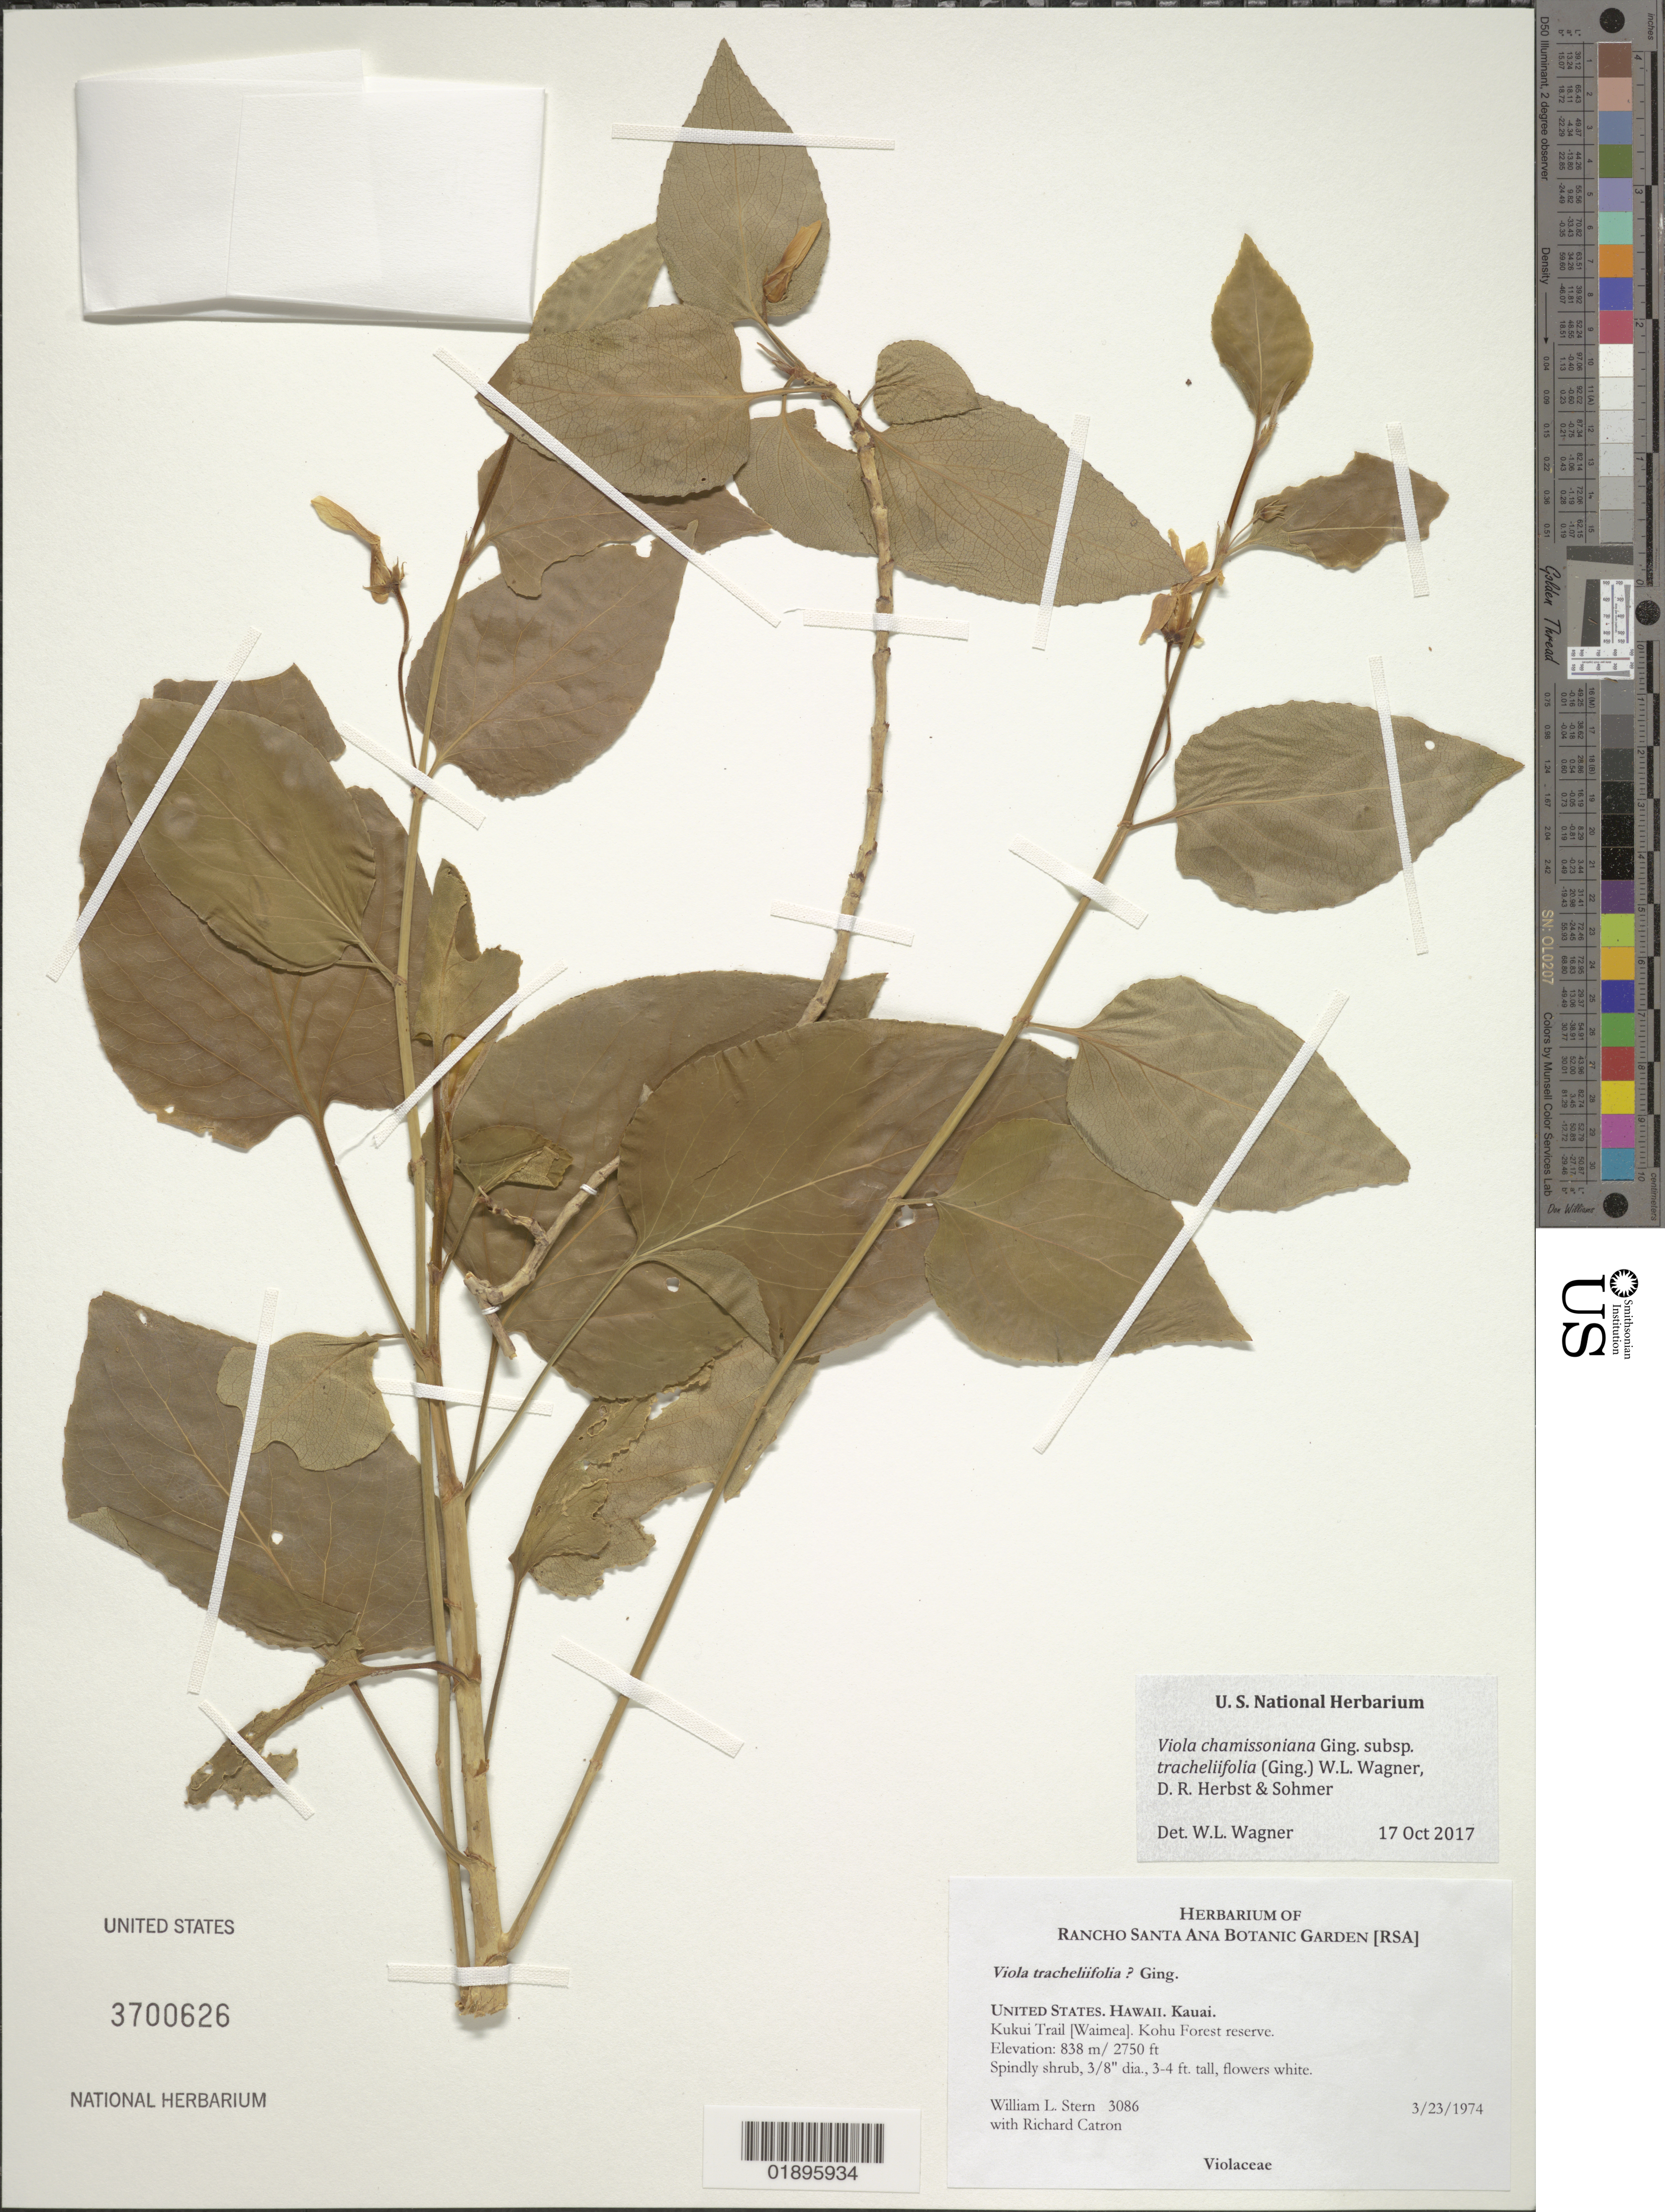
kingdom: Plantae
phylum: Tracheophyta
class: Magnoliopsida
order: Malpighiales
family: Violaceae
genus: Viola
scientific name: Viola chamissoniana subsp. tracheliifolia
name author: (Ging.) W.L. Wagner et al.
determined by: Wagner, W. L., (BOT), Smithsonian Institution - National Museum of Natural History (UNITED STATES)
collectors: W. L. Stern & R. Catron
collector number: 3086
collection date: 1974-03-23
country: United States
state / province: Hawaii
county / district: Kauai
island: Kaua'i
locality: Kukui Trail (Waimea), Kohu Forest Reserve.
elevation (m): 838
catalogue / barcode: US 3700626